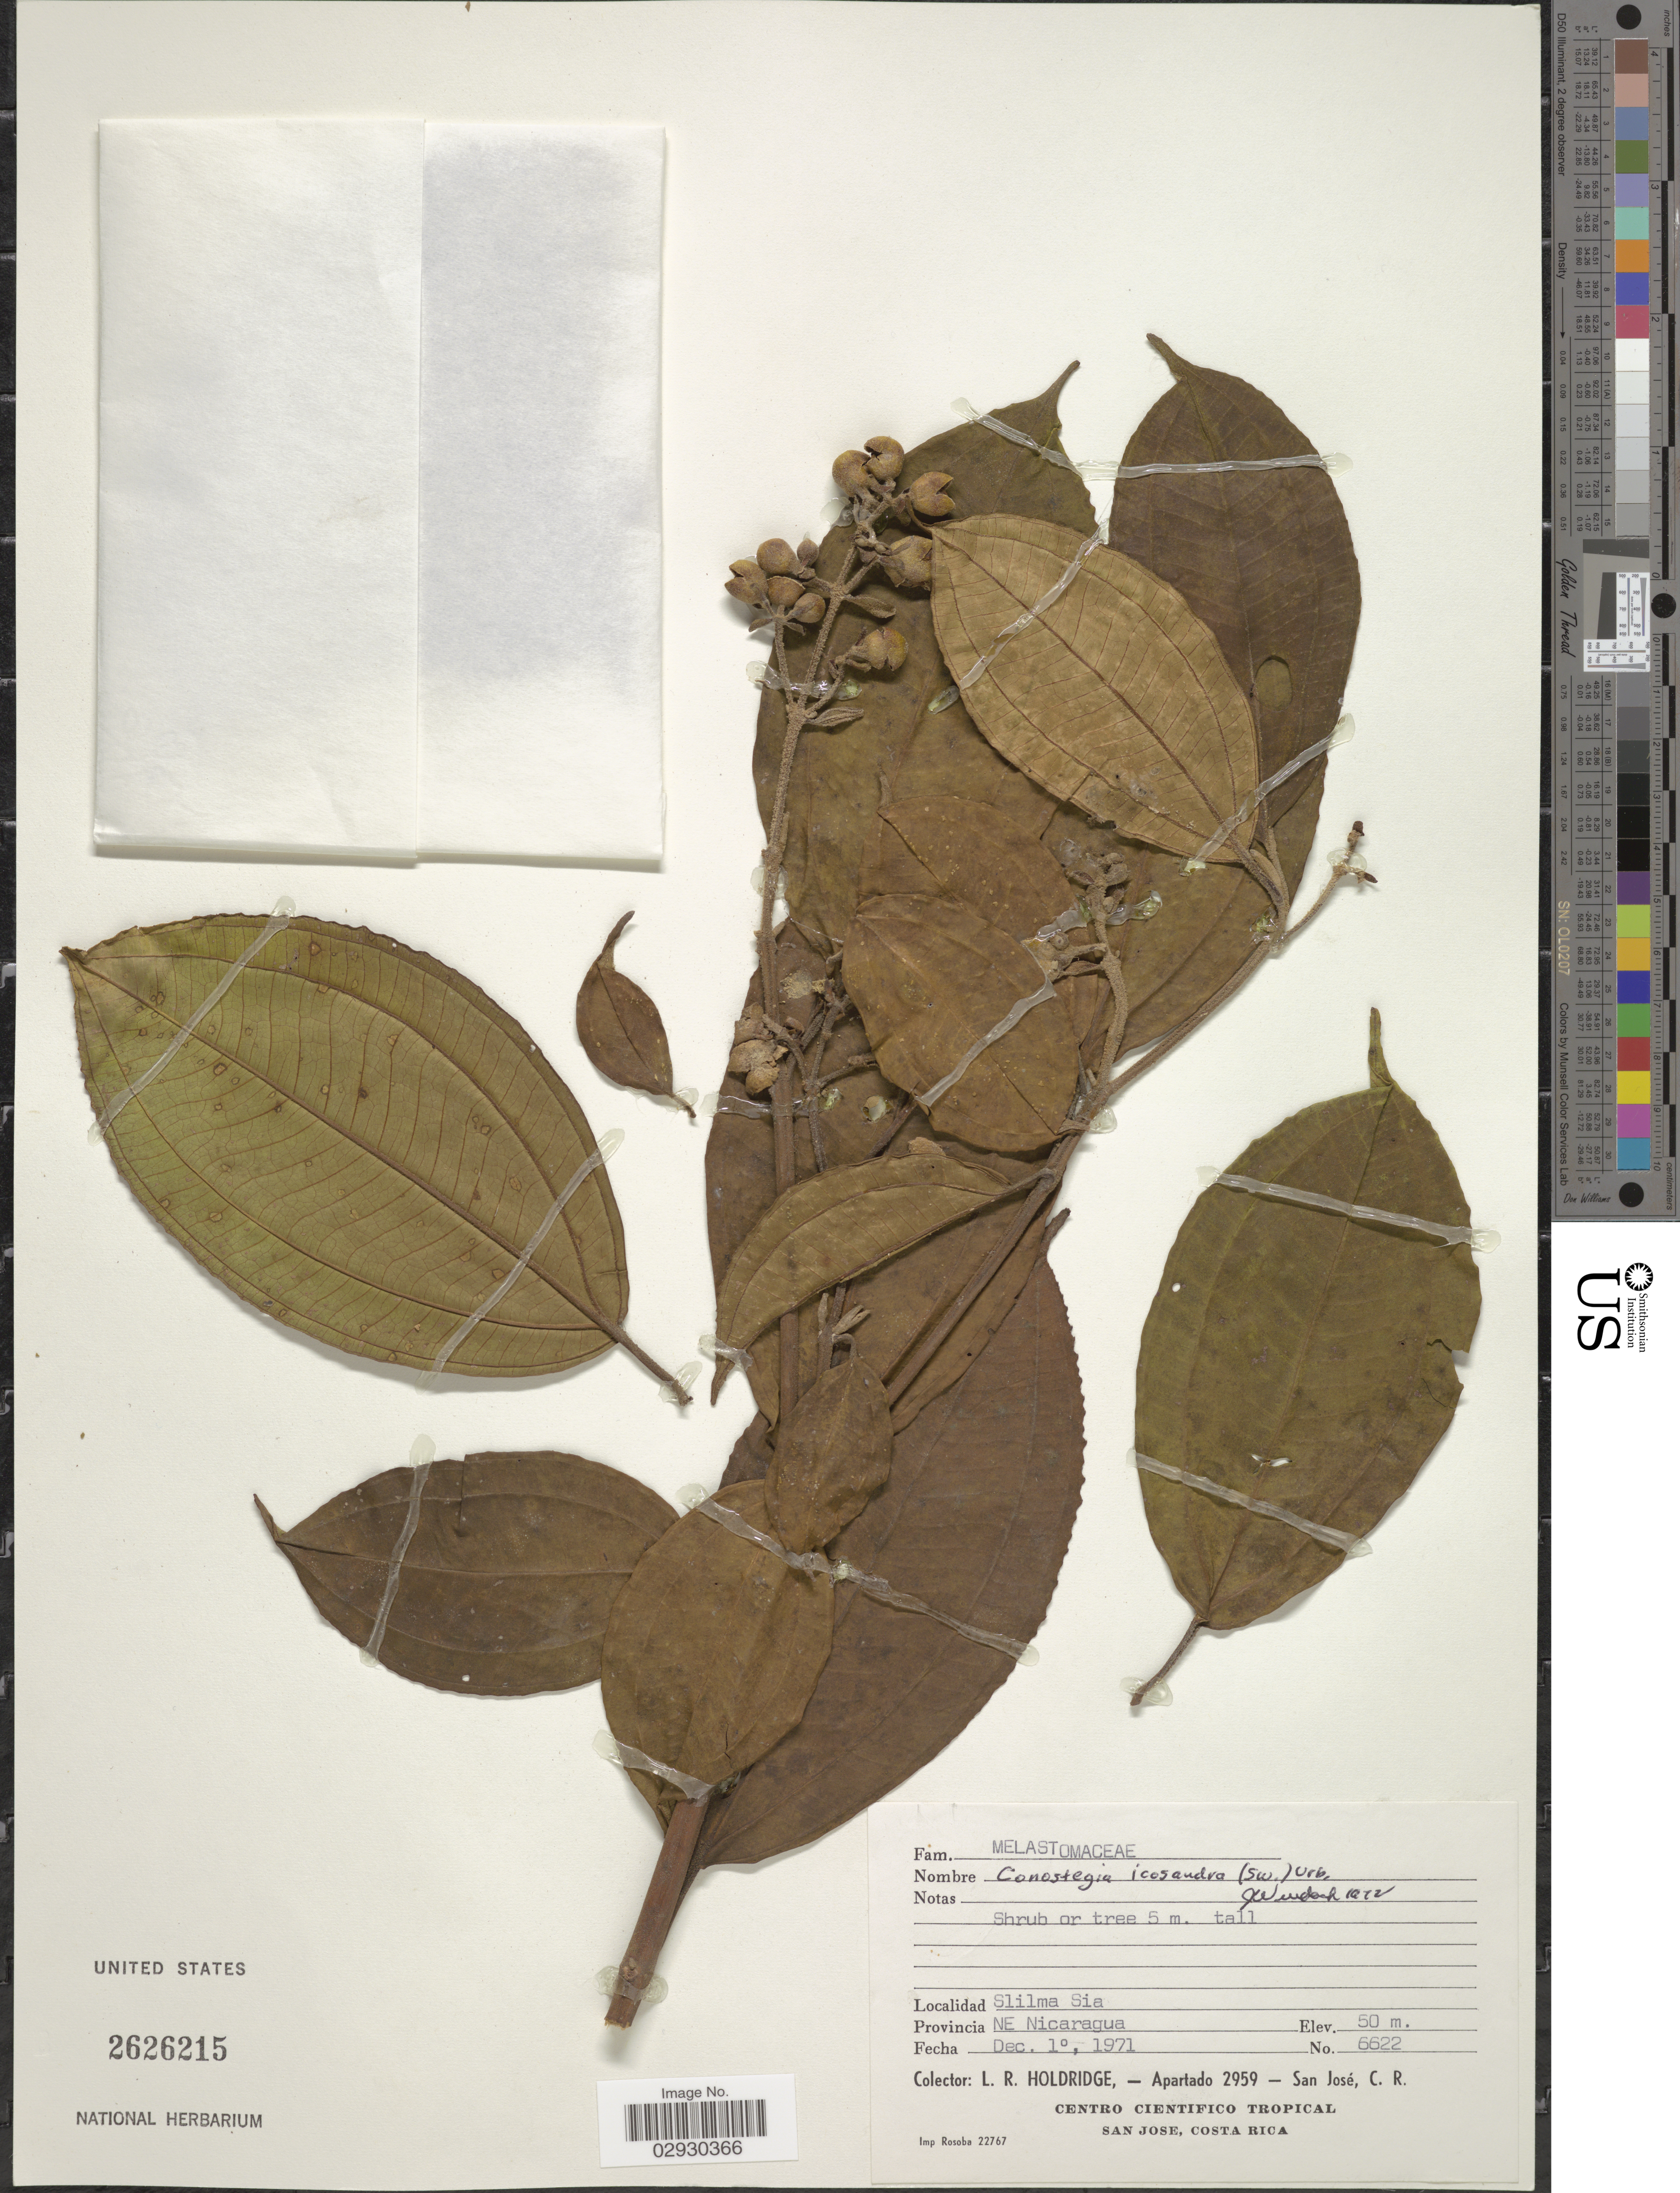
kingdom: Plantae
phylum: Tracheophyta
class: Magnoliopsida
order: Myrtales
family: Melastomataceae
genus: Conostegia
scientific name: Conostegia icosandra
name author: (Sw.) Urb.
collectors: L. Holdridge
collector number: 6622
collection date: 1971-12-01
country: Nicaragua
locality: Slilma Sia. Provincia NE Nicaragua.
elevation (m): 50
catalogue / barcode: US 2626215